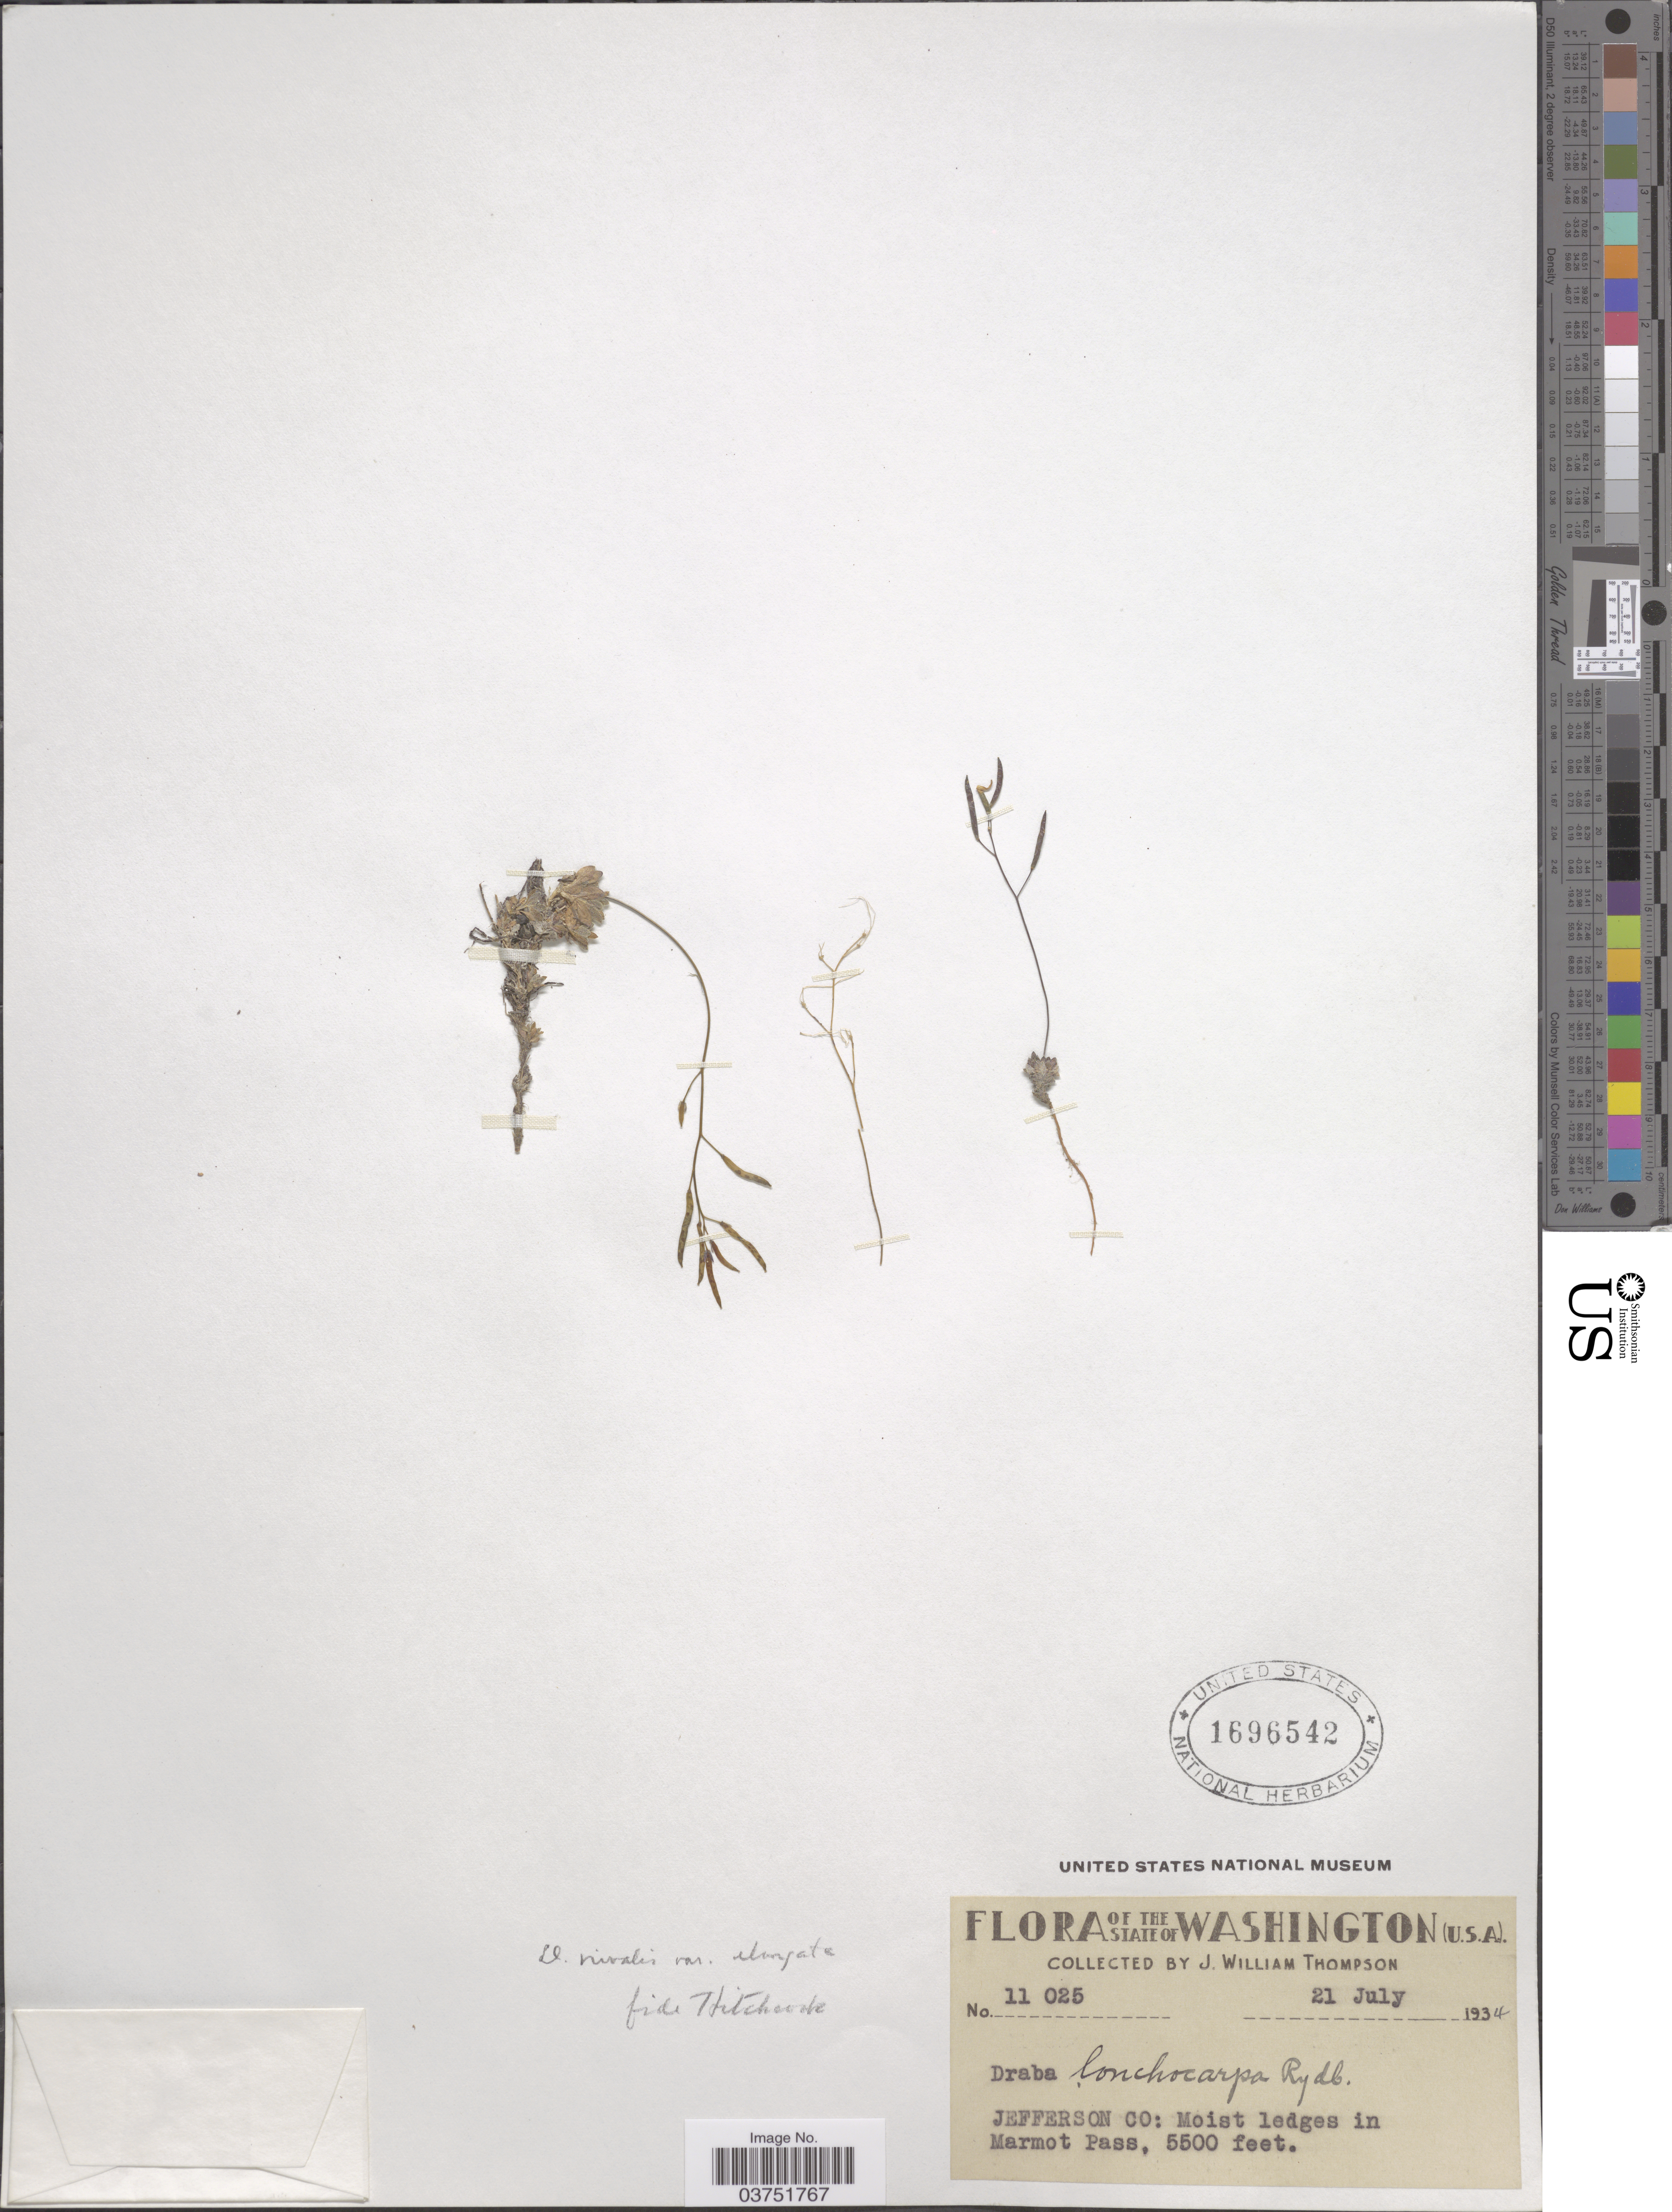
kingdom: Plantae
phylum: Tracheophyta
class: Magnoliopsida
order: Brassicales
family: Brassicaceae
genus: Draba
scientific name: Draba lonchocarpa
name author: Rydb.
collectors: J. W. Thompson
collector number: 11025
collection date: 1934-07-21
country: United States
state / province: Washington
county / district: Jefferson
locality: Jefferson Co: Moist ledges in Marmot Pass.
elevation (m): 1676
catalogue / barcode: US 1696542